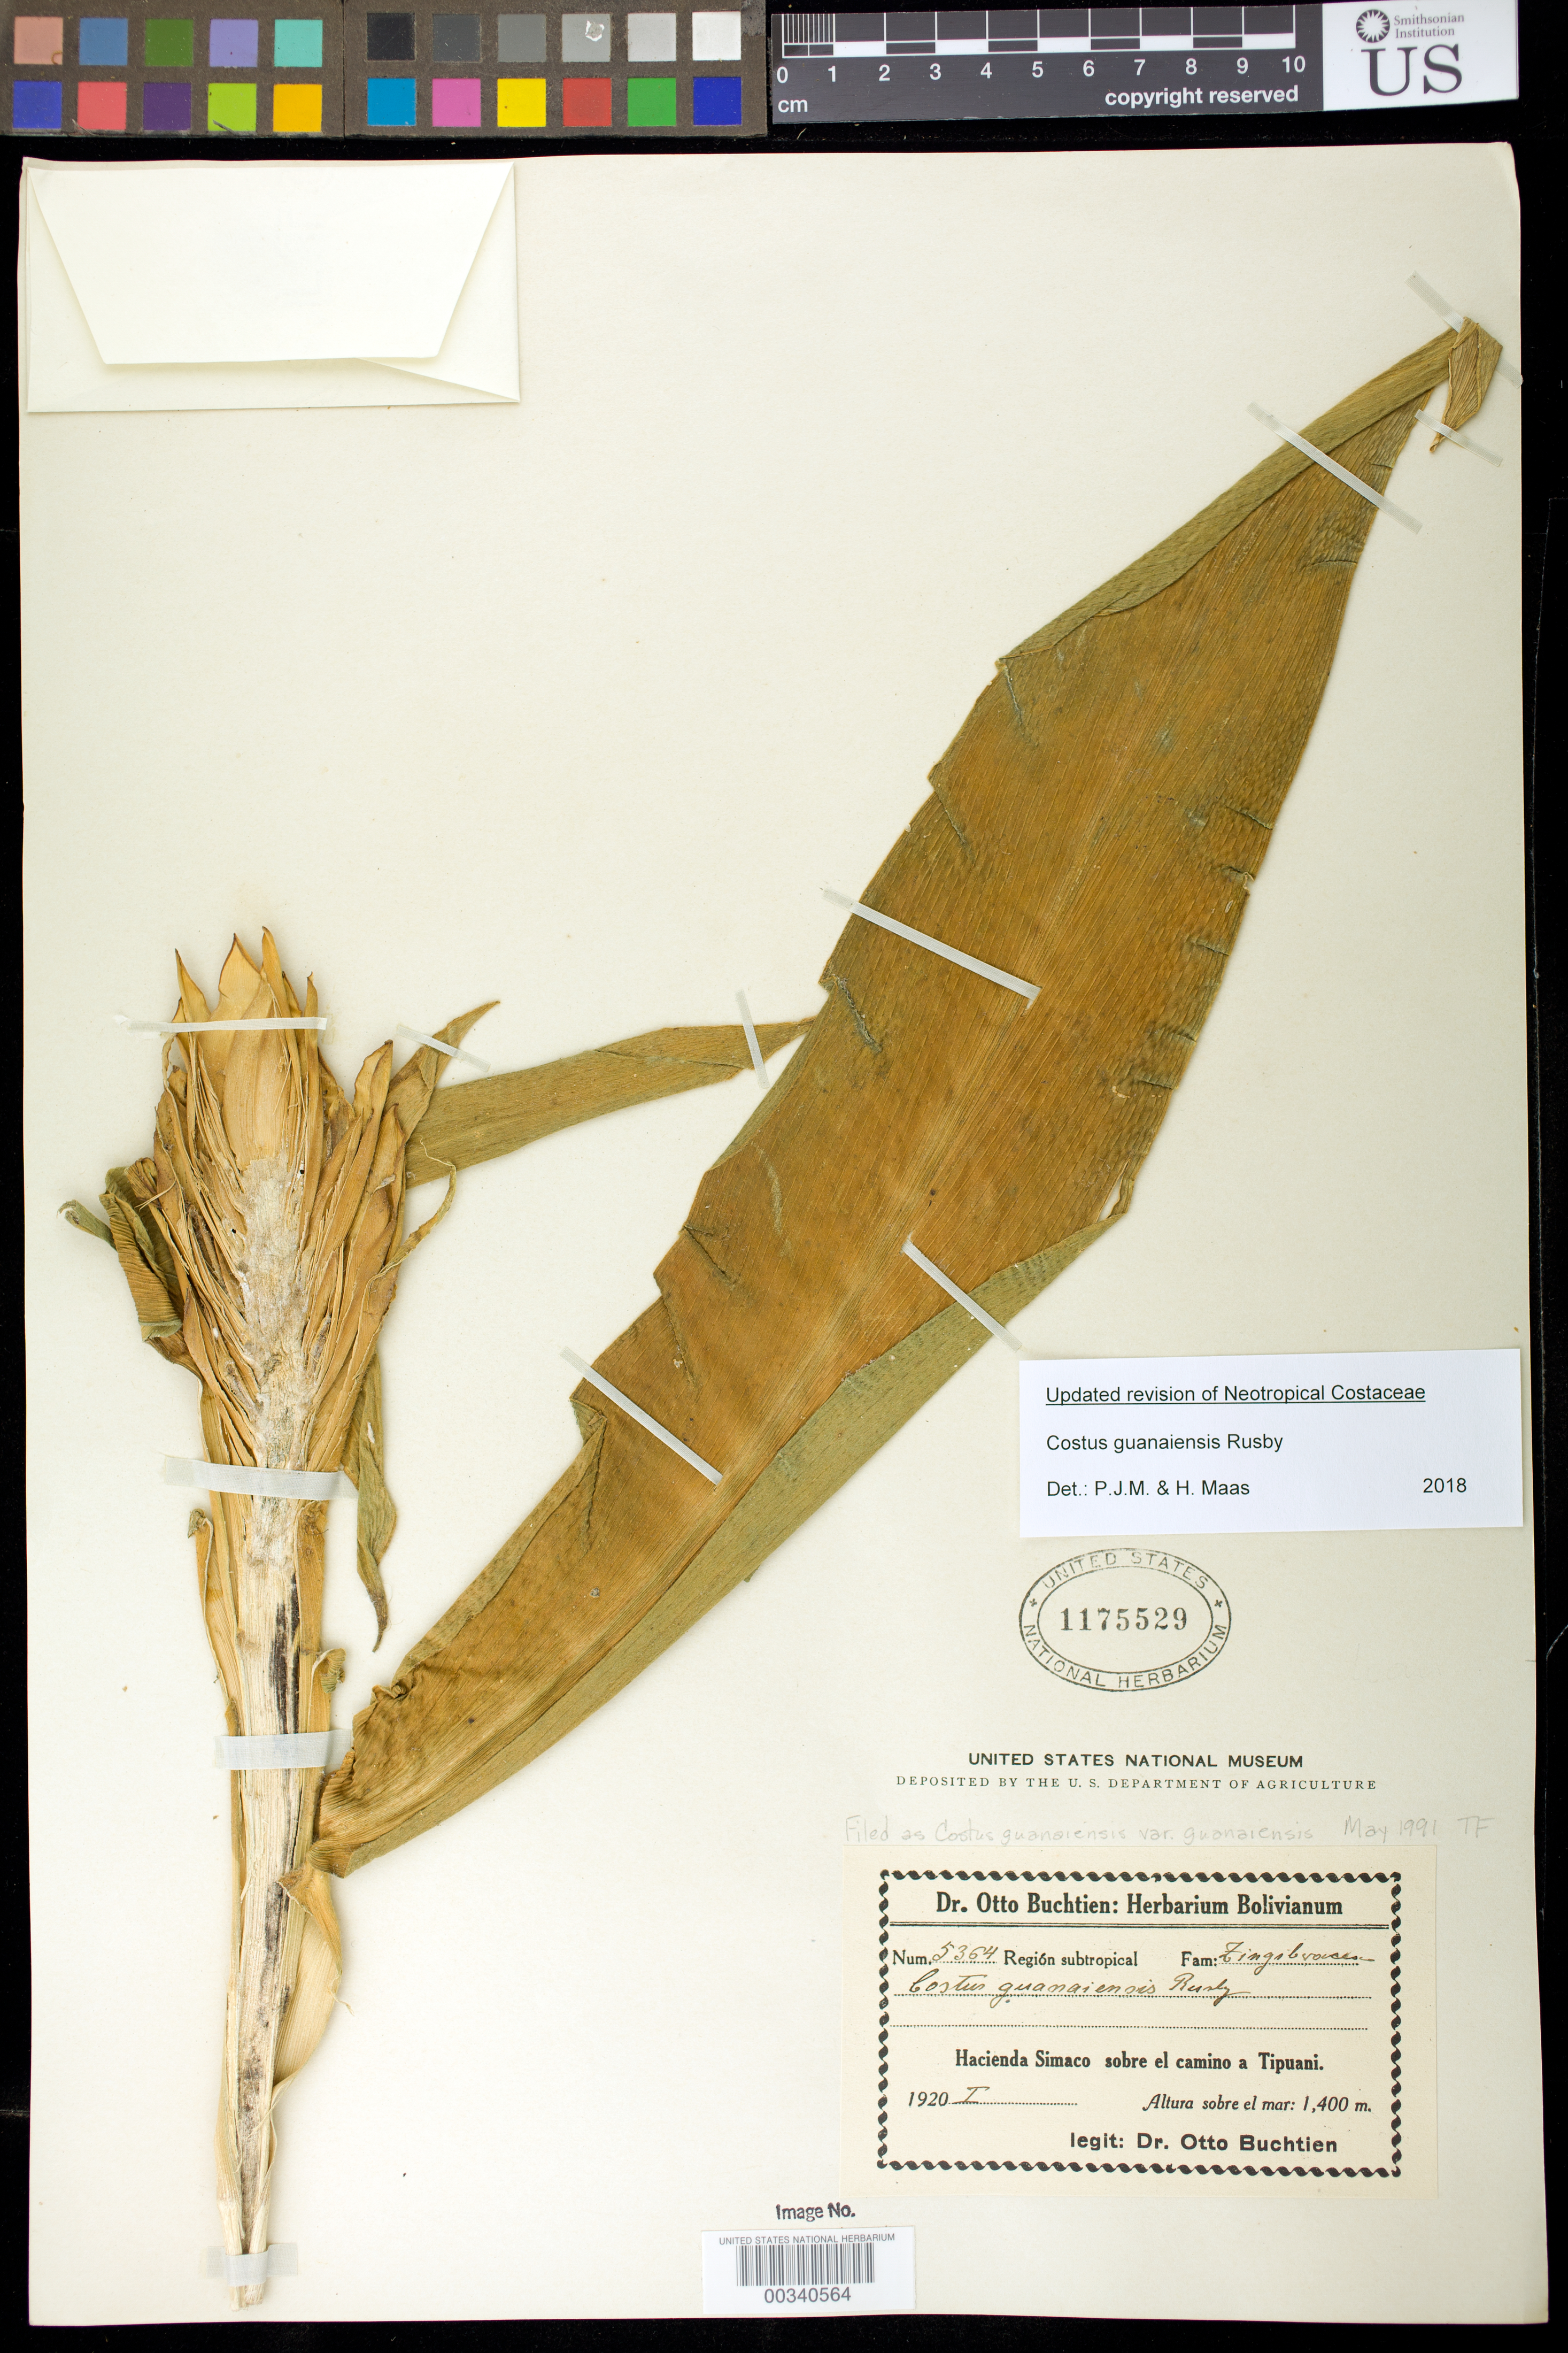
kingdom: Plantae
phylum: Tracheophyta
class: Liliopsida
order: Zingiberales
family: Costaceae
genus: Costus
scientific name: Costus guanaiensis var. guanaiensis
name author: Rusby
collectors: O. Buchtien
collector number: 5364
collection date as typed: Jan 1920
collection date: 1920-01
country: Bolivia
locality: Hacienda Simaco sobre El Camino a Tipuani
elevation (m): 1400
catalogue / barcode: US 1175529